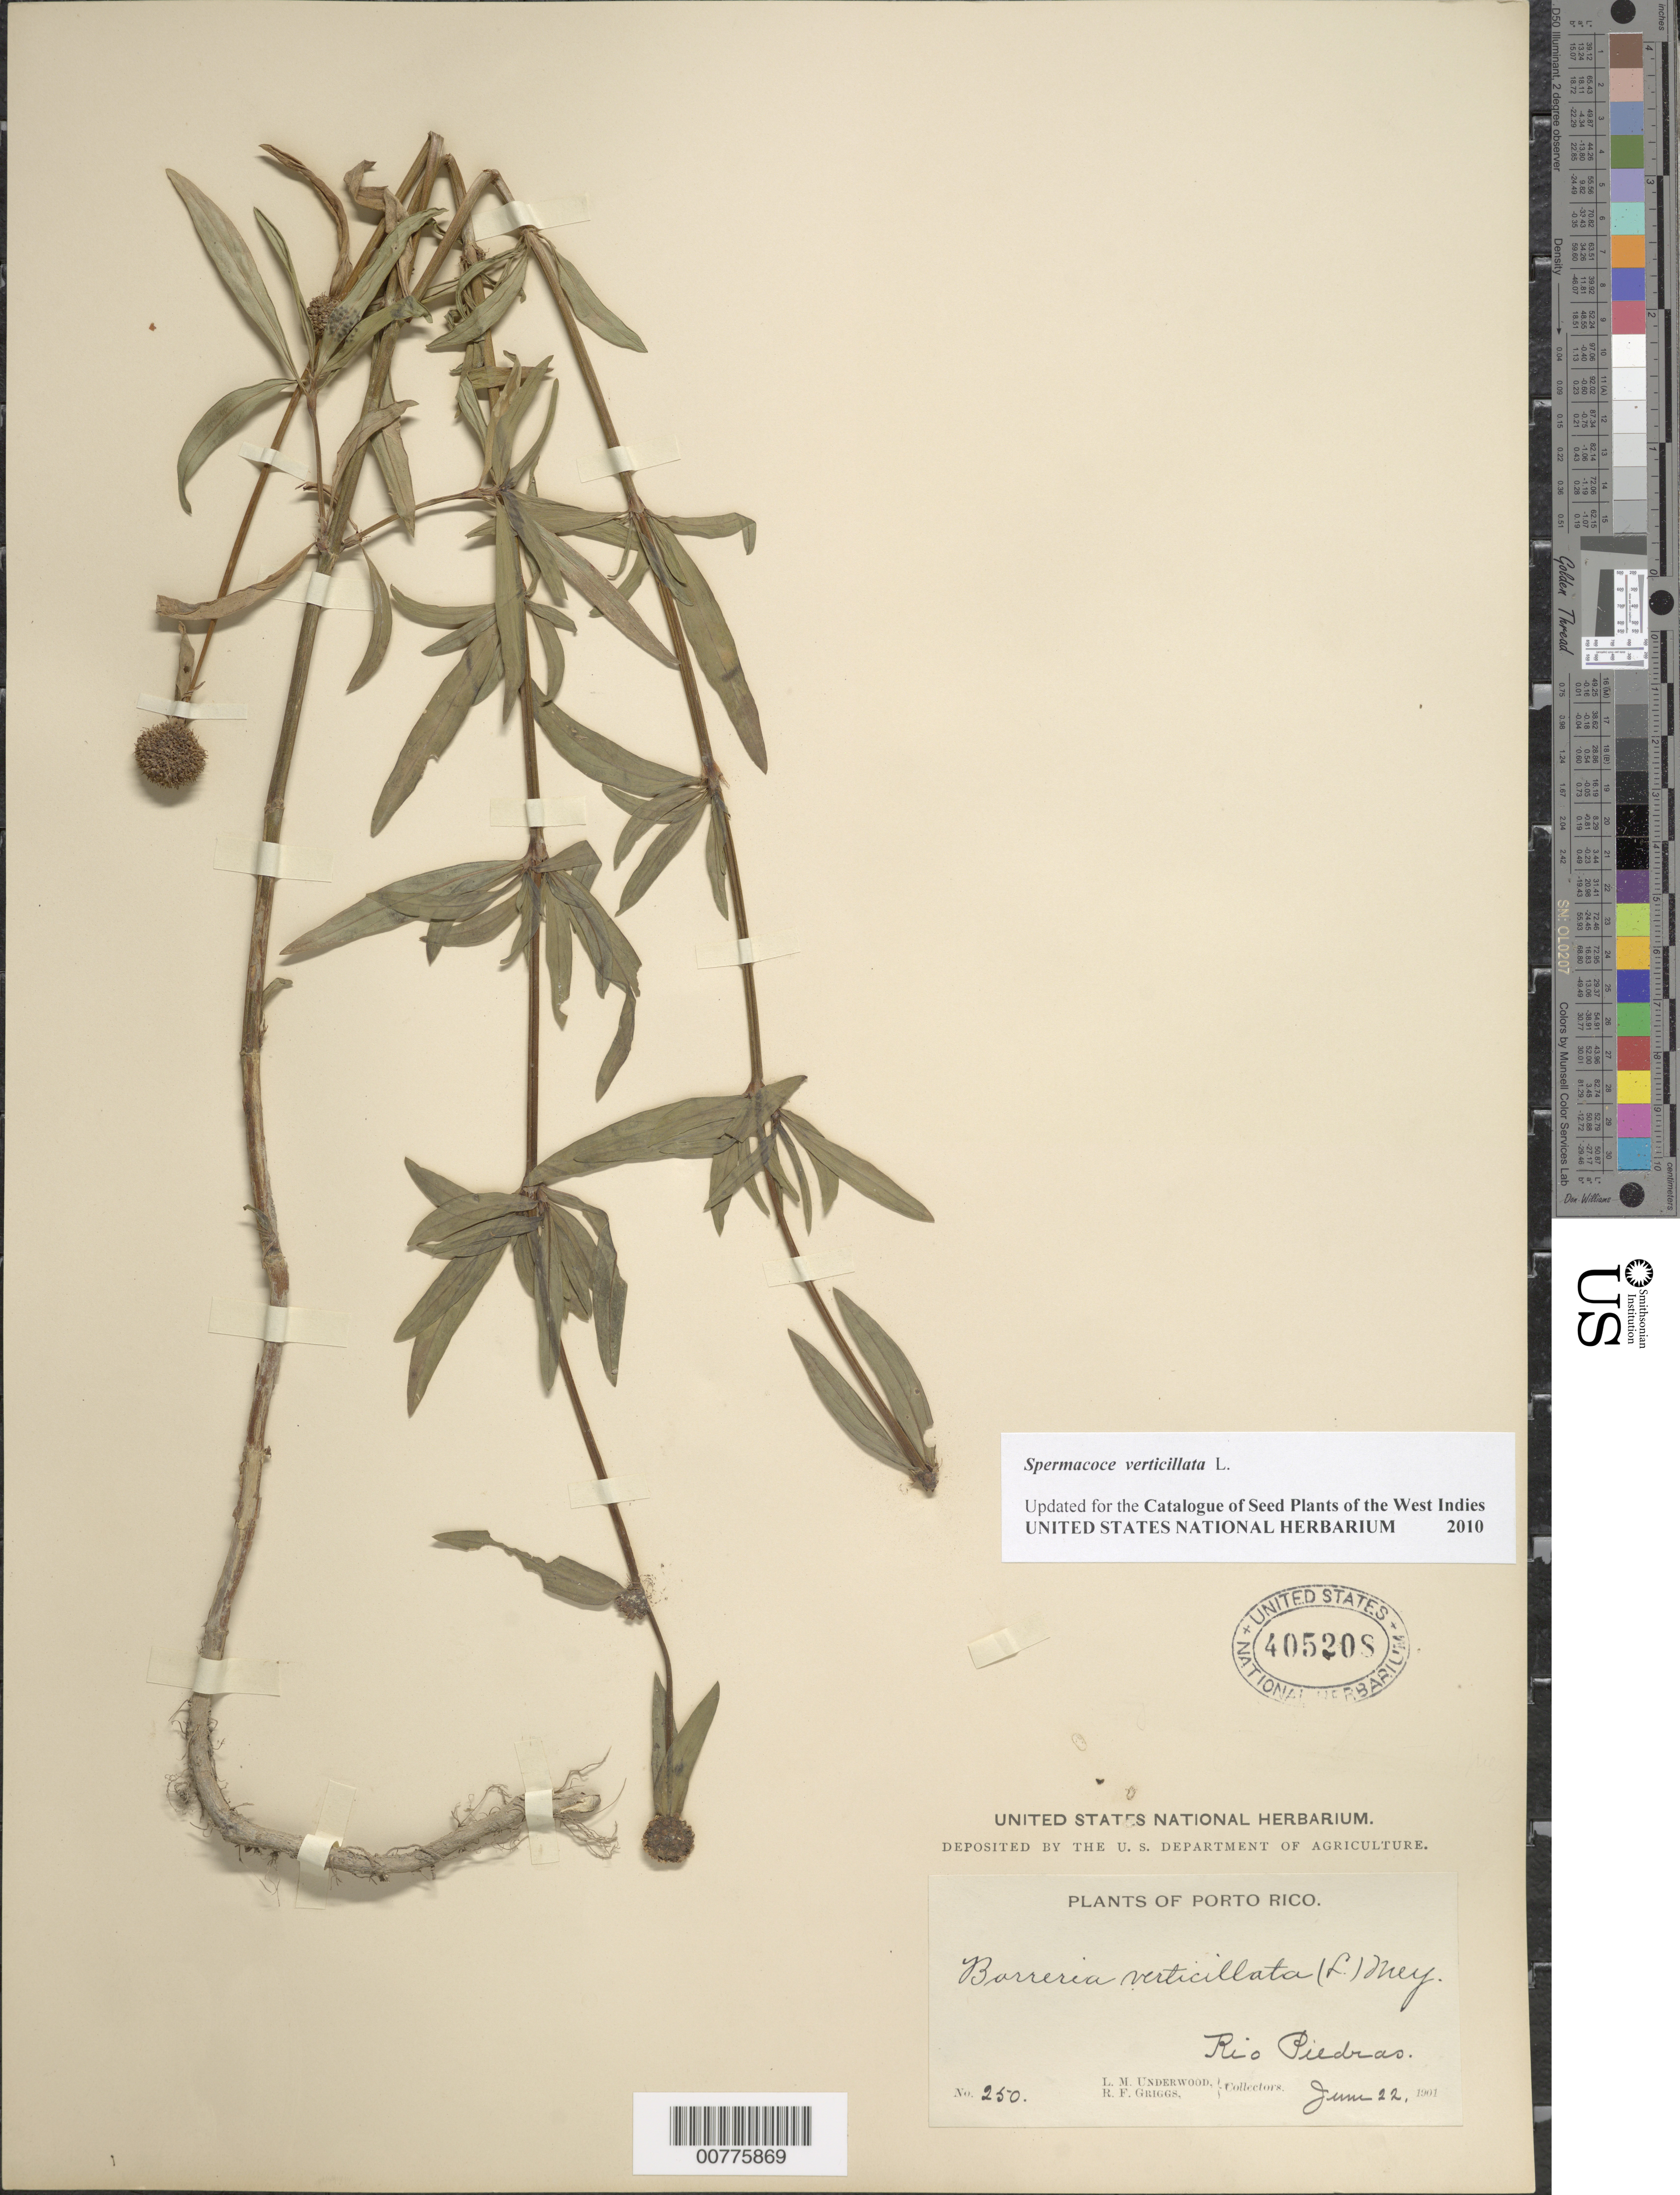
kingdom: Plantae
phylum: Tracheophyta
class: Magnoliopsida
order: Gentianales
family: Rubiaceae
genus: Spermacoce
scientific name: Spermacoce verticillata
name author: L.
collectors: L. M. Underwood & R. F. Griggs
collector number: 250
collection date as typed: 22 Jun 1901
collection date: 1901-06-22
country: Puerto Rico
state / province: San Juan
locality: Río Piedras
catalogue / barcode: US 405208